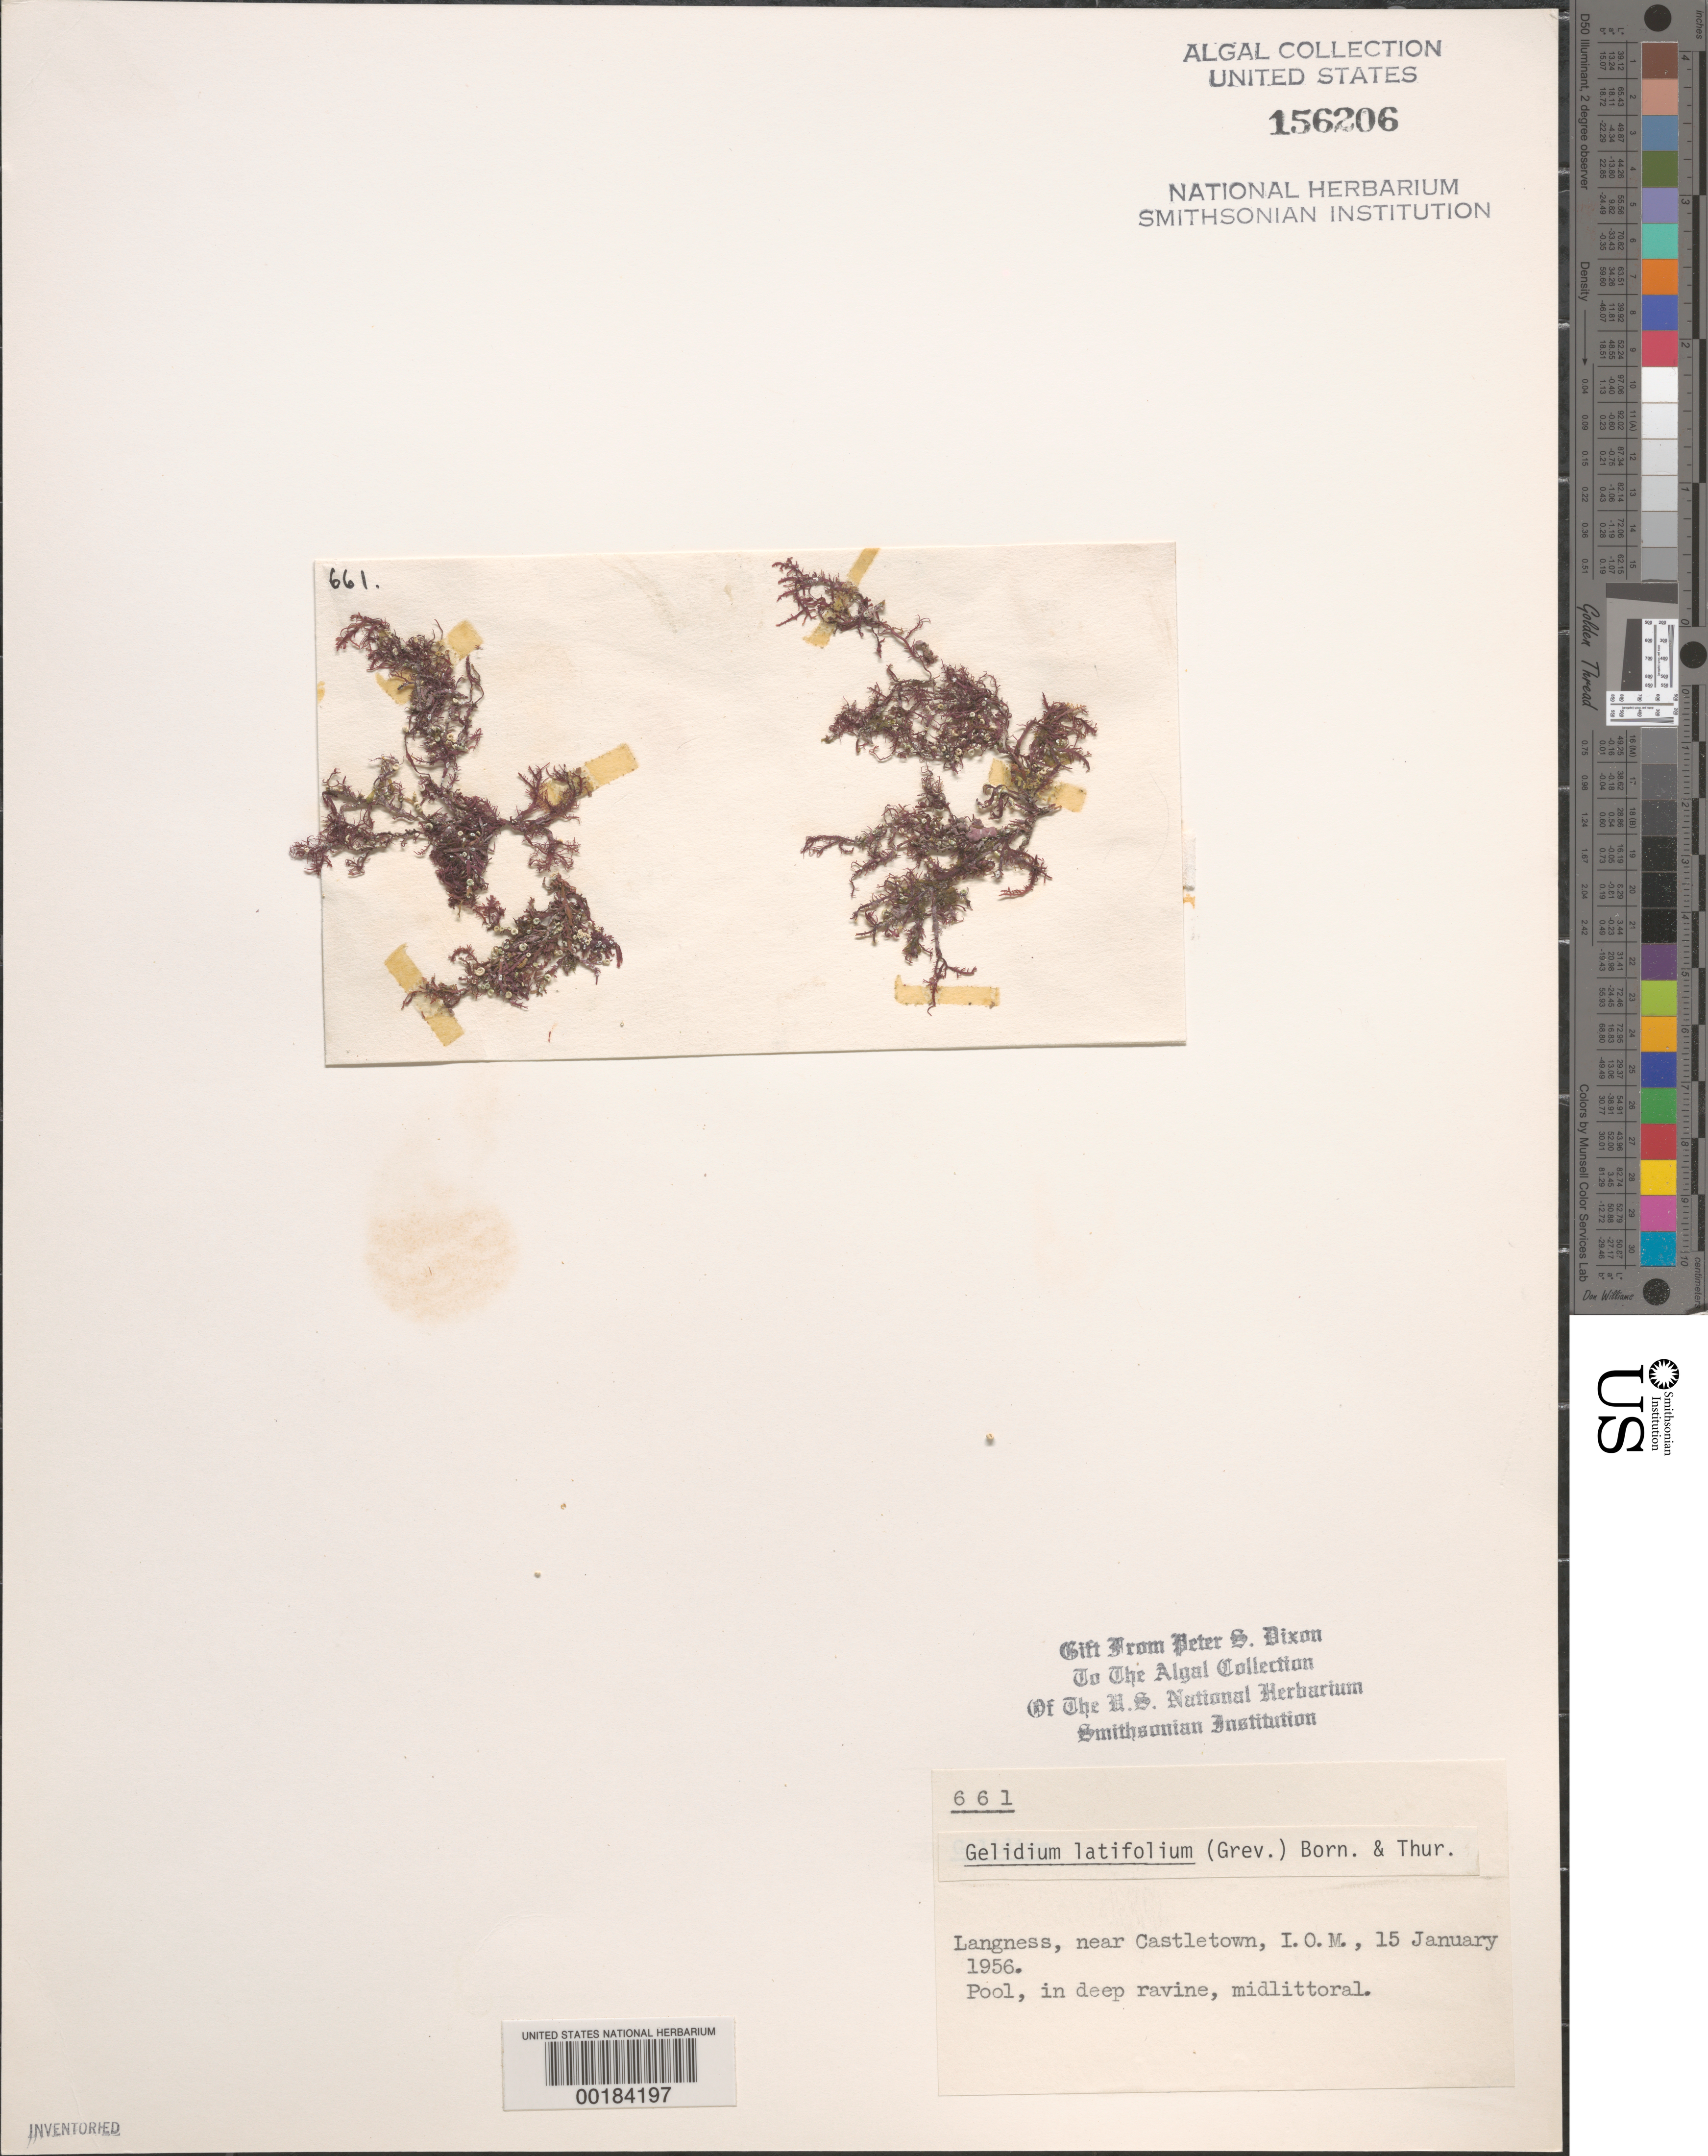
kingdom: Plantae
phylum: Rhodophyta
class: Florideophyceae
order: Gelidiales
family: Gelidiaceae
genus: Gelidium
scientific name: Gelidium spinosum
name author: (S.G. Gmel.) P.C. Silva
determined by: Algae name updating Project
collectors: P. S. Dixon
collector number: PSD 661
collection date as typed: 15 Jan 1956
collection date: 1956-01-15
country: United Kingdom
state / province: England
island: Isle of Man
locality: Langness, near Castletown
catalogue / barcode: US 156206